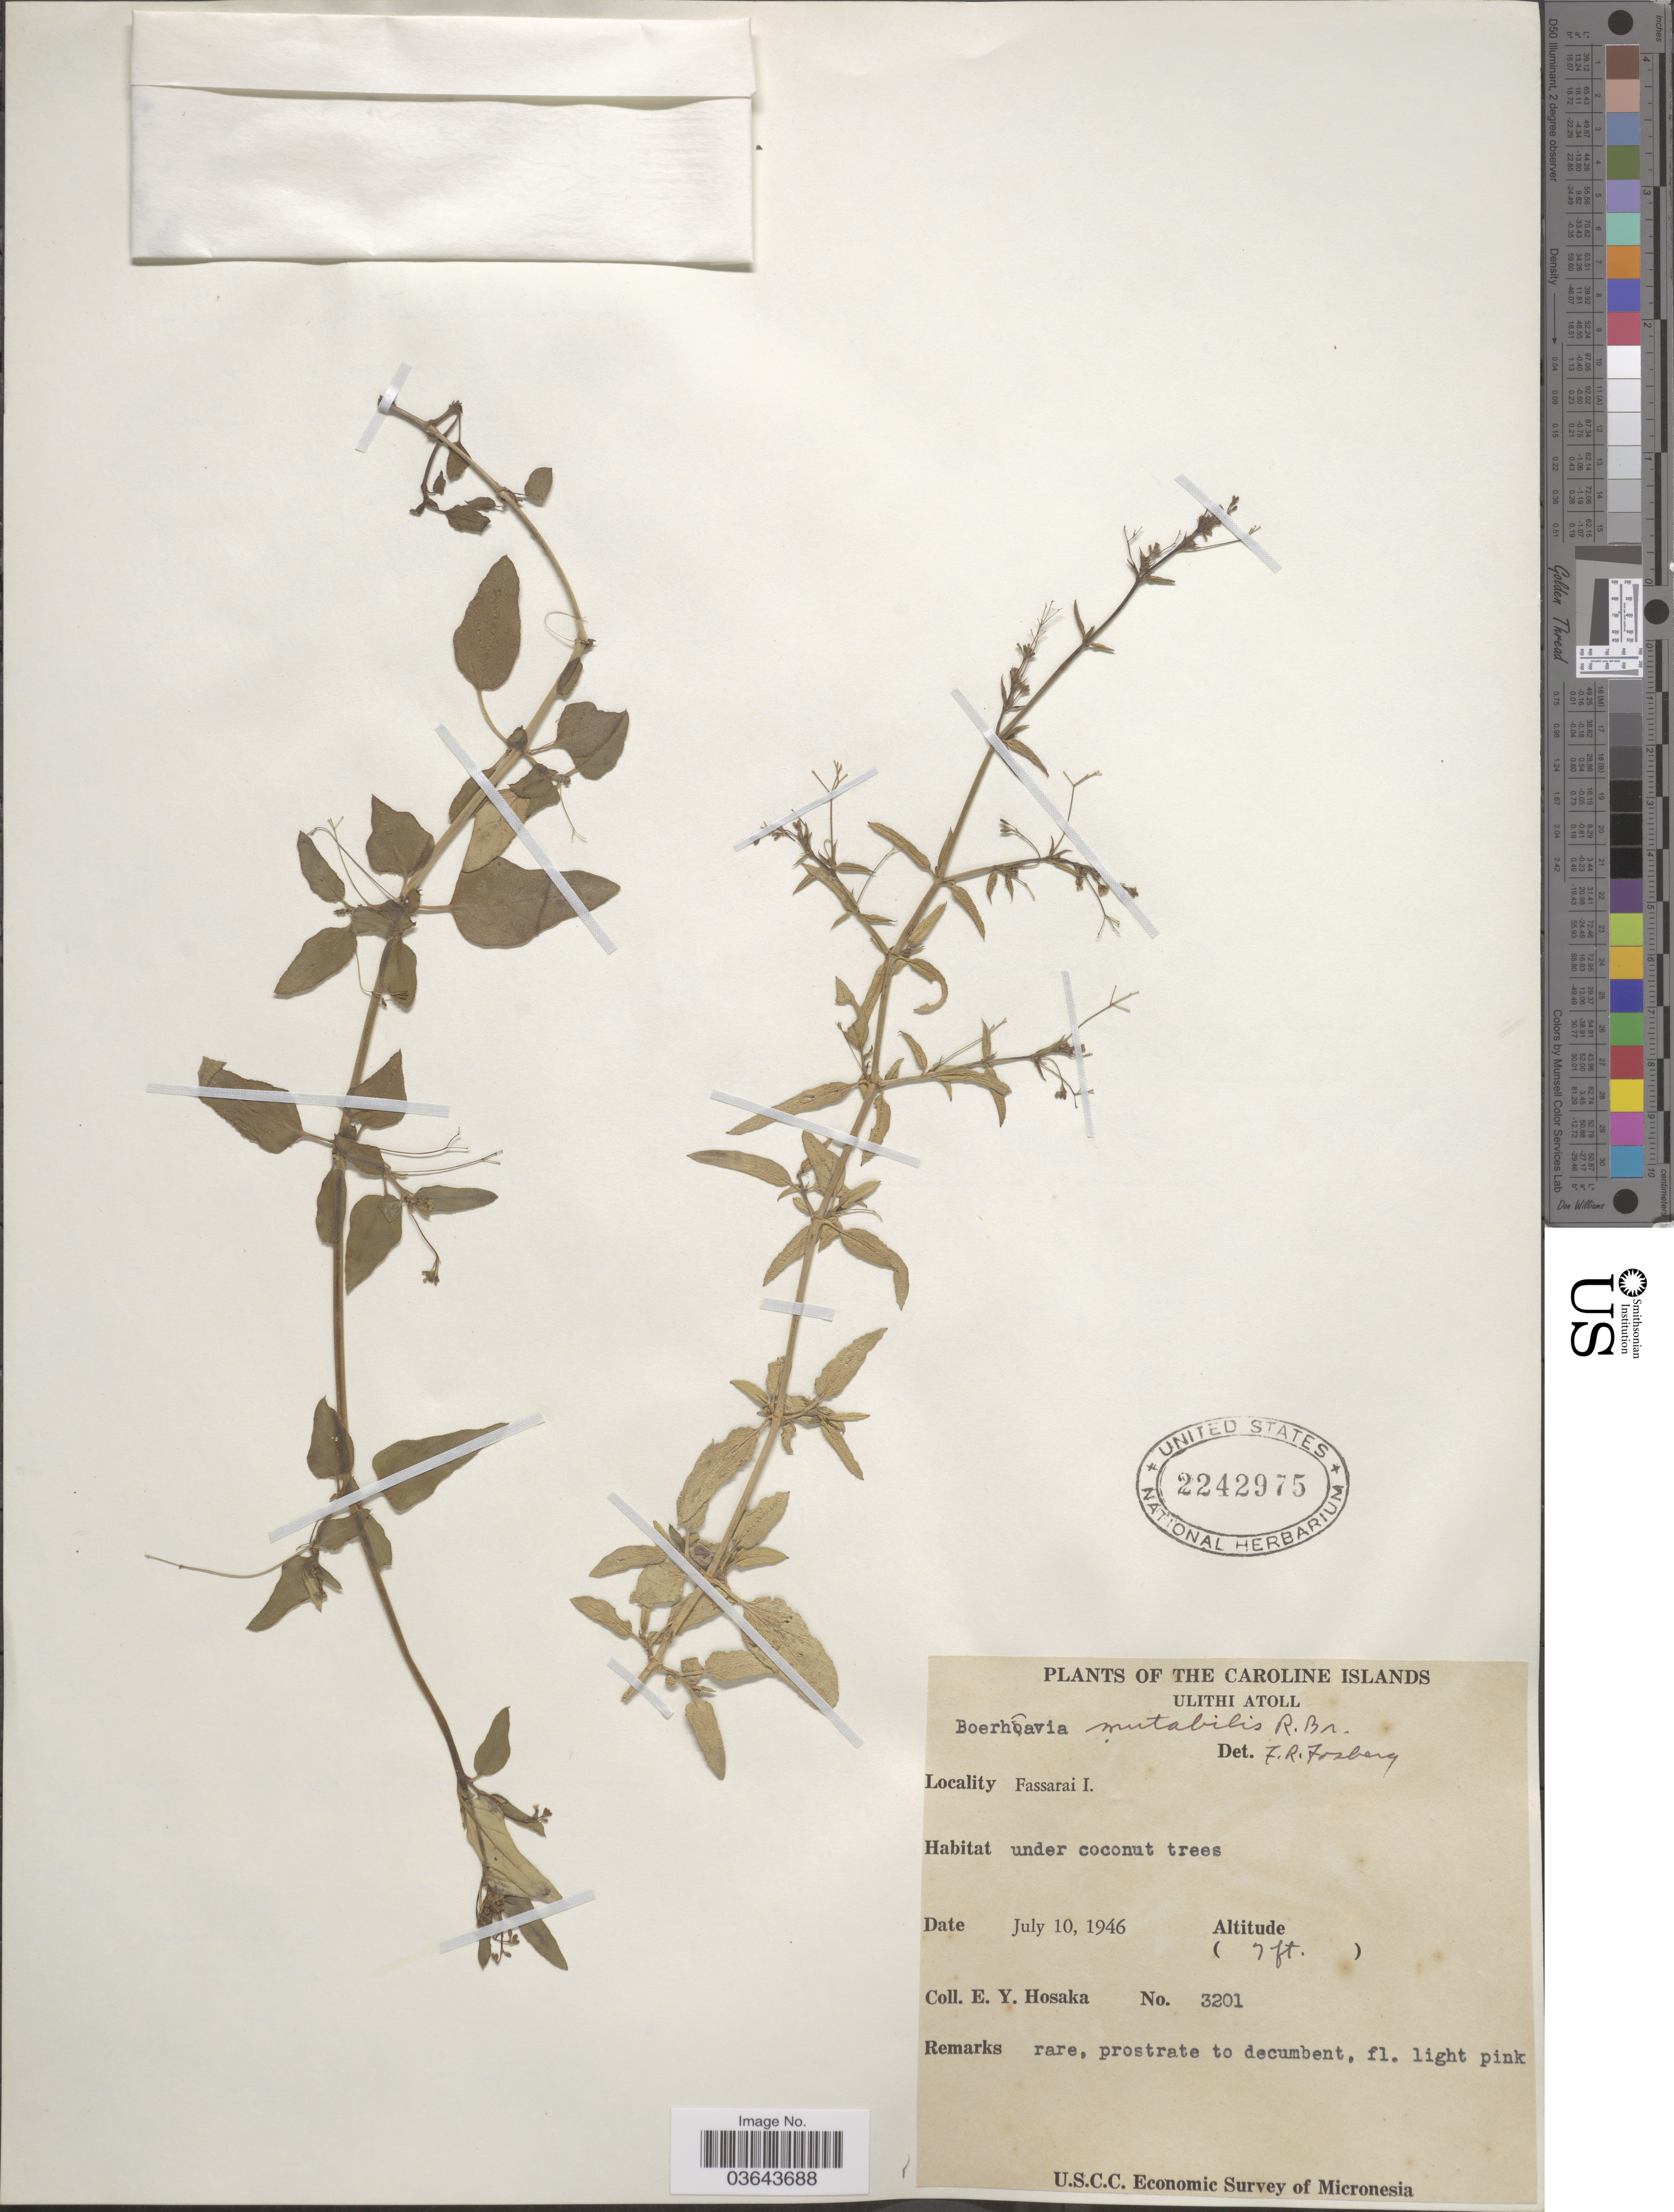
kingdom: Plantae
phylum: Tracheophyta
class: Magnoliopsida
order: Caryophyllales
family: Nyctaginaceae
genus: Boerhavia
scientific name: Boerhavia mutabilis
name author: R. Br.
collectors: E. Y. Hosaka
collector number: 3201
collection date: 1946-07-10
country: Micronesia, Federated States of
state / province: Yap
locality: The Caroline Islands. Ulithi Atoll. Fassarai I.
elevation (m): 2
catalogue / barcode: US 2242975